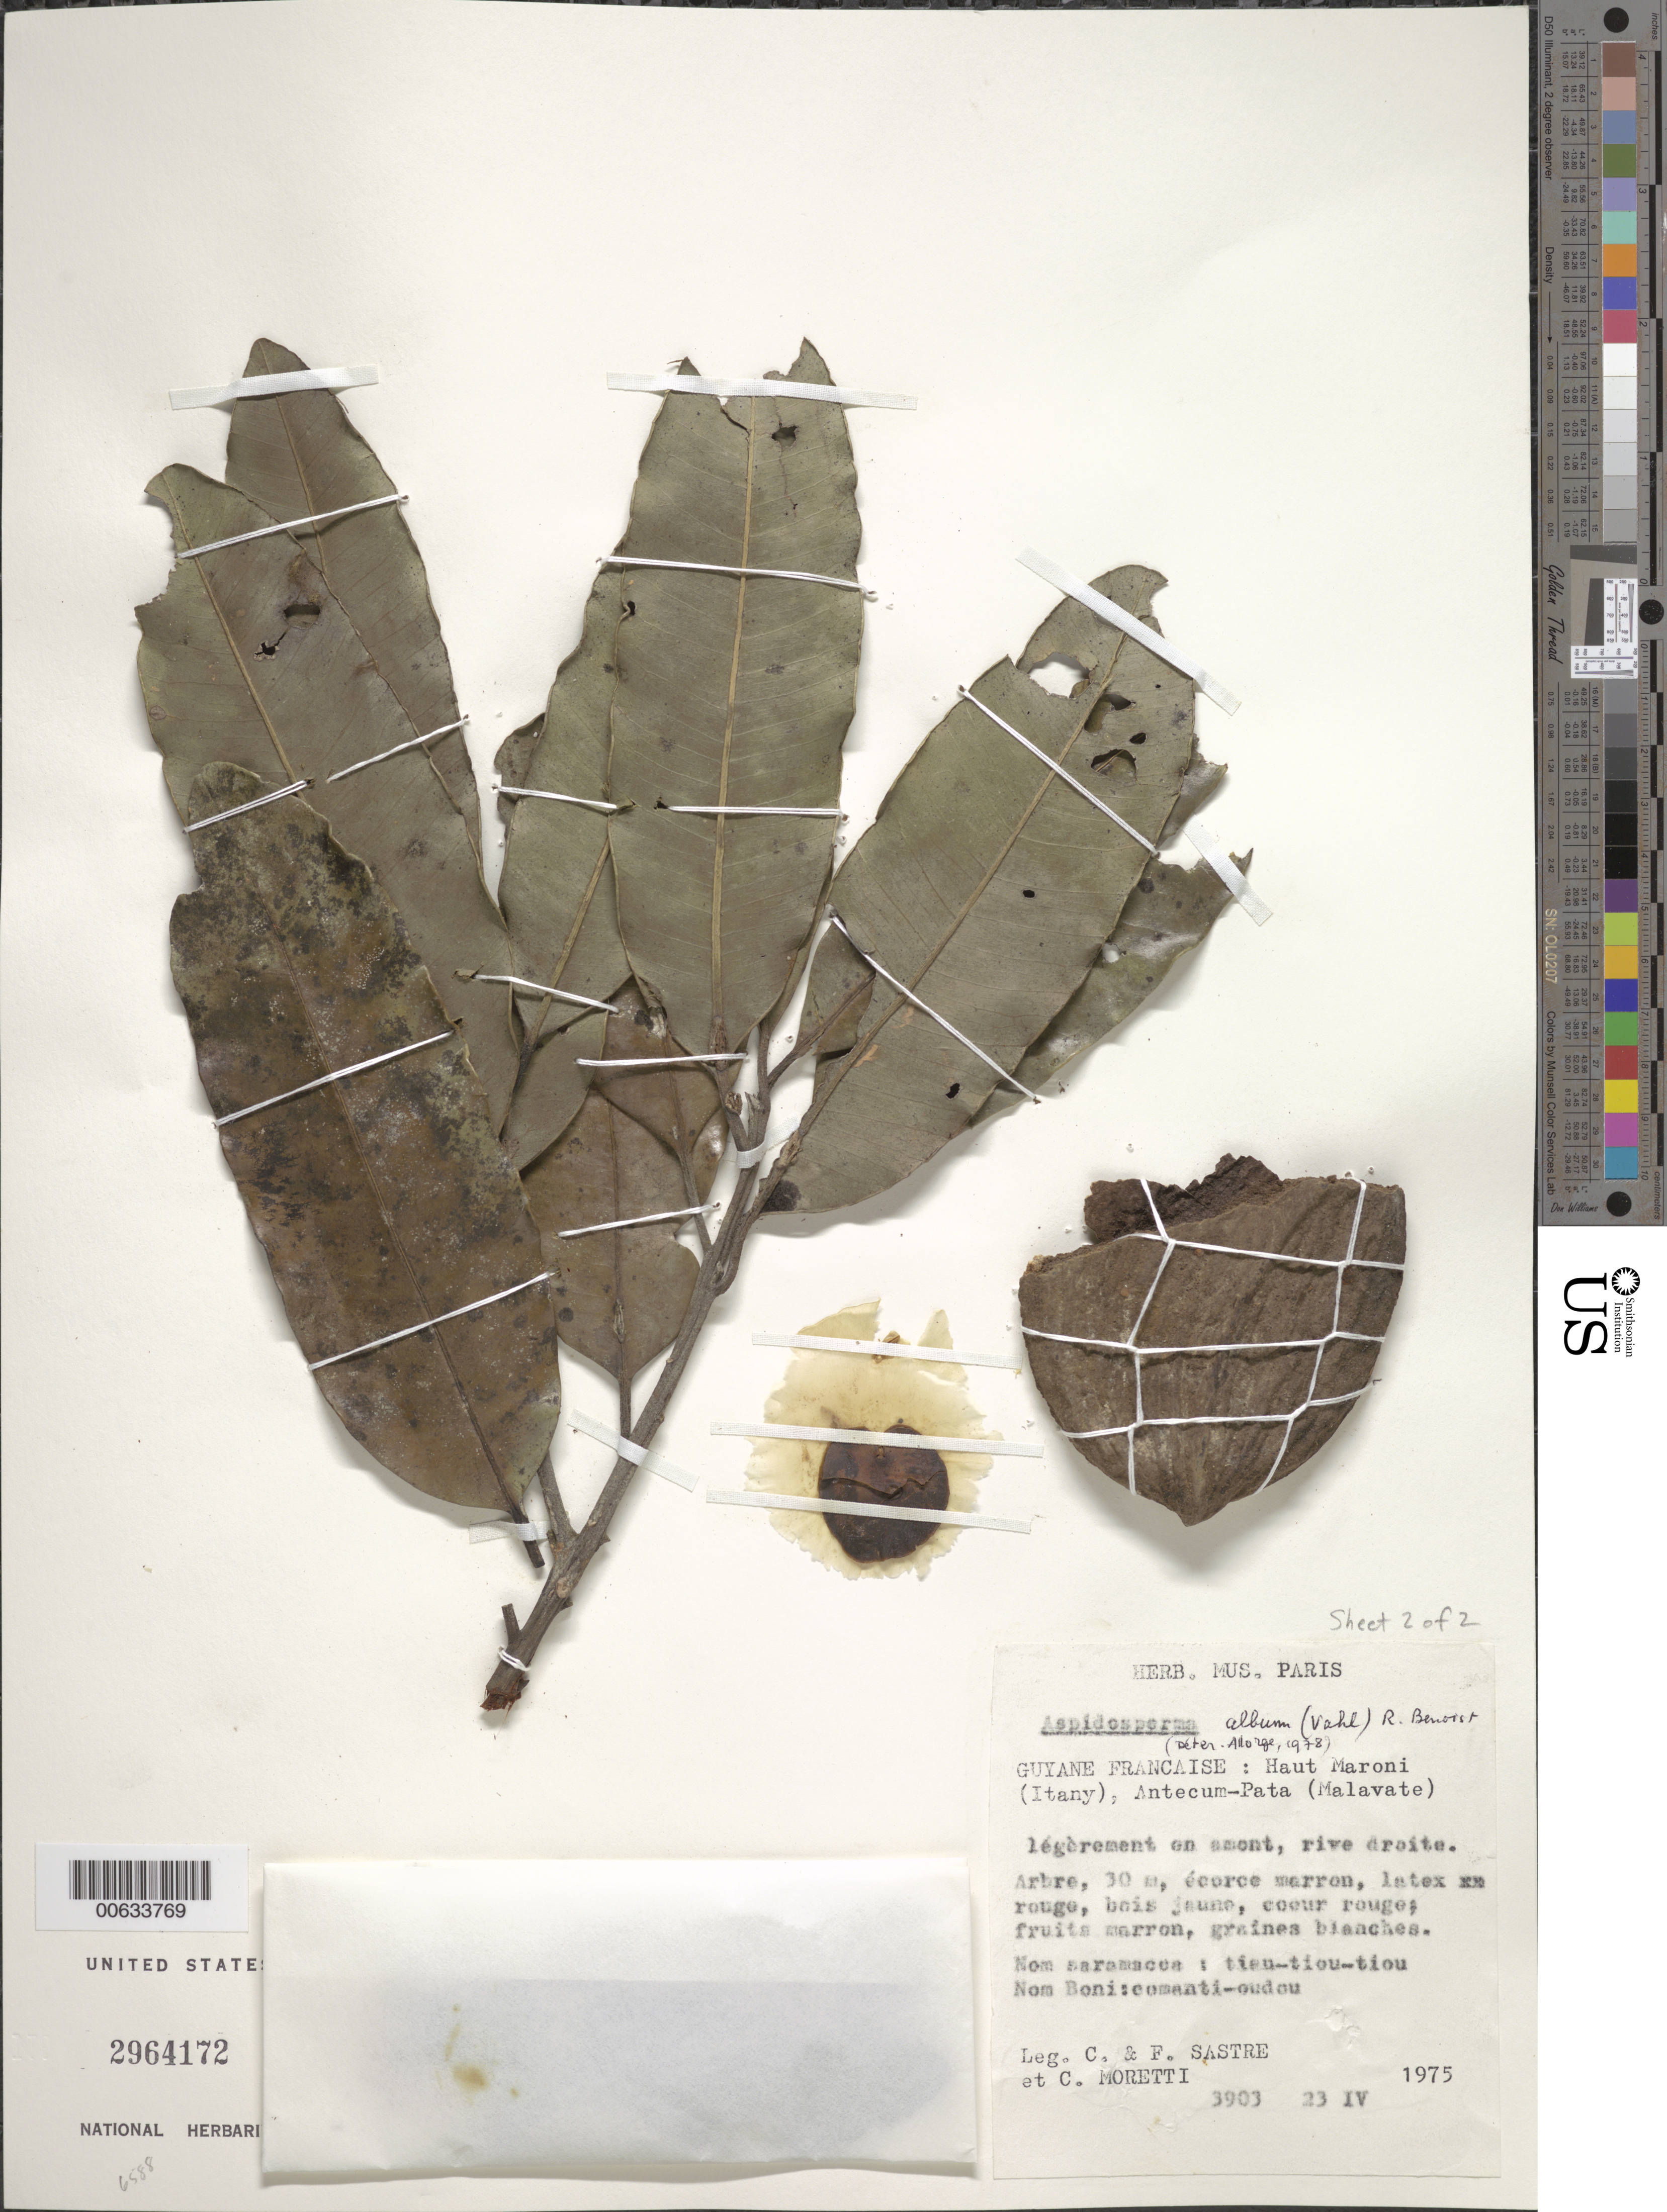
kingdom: Plantae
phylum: Tracheophyta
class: Magnoliopsida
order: Gentianales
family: Apocynaceae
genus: Aspidosperma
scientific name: Aspidosperma desmanthum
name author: Benth. ex Müll. Arg.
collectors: C. Sastre, F. Sastre & C. Moretti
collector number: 3903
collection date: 1975-04-23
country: French Guiana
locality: Guyane Francaise: Haut Maroni (Itany), Antecum-Pata (Malavate).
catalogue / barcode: US 2964172